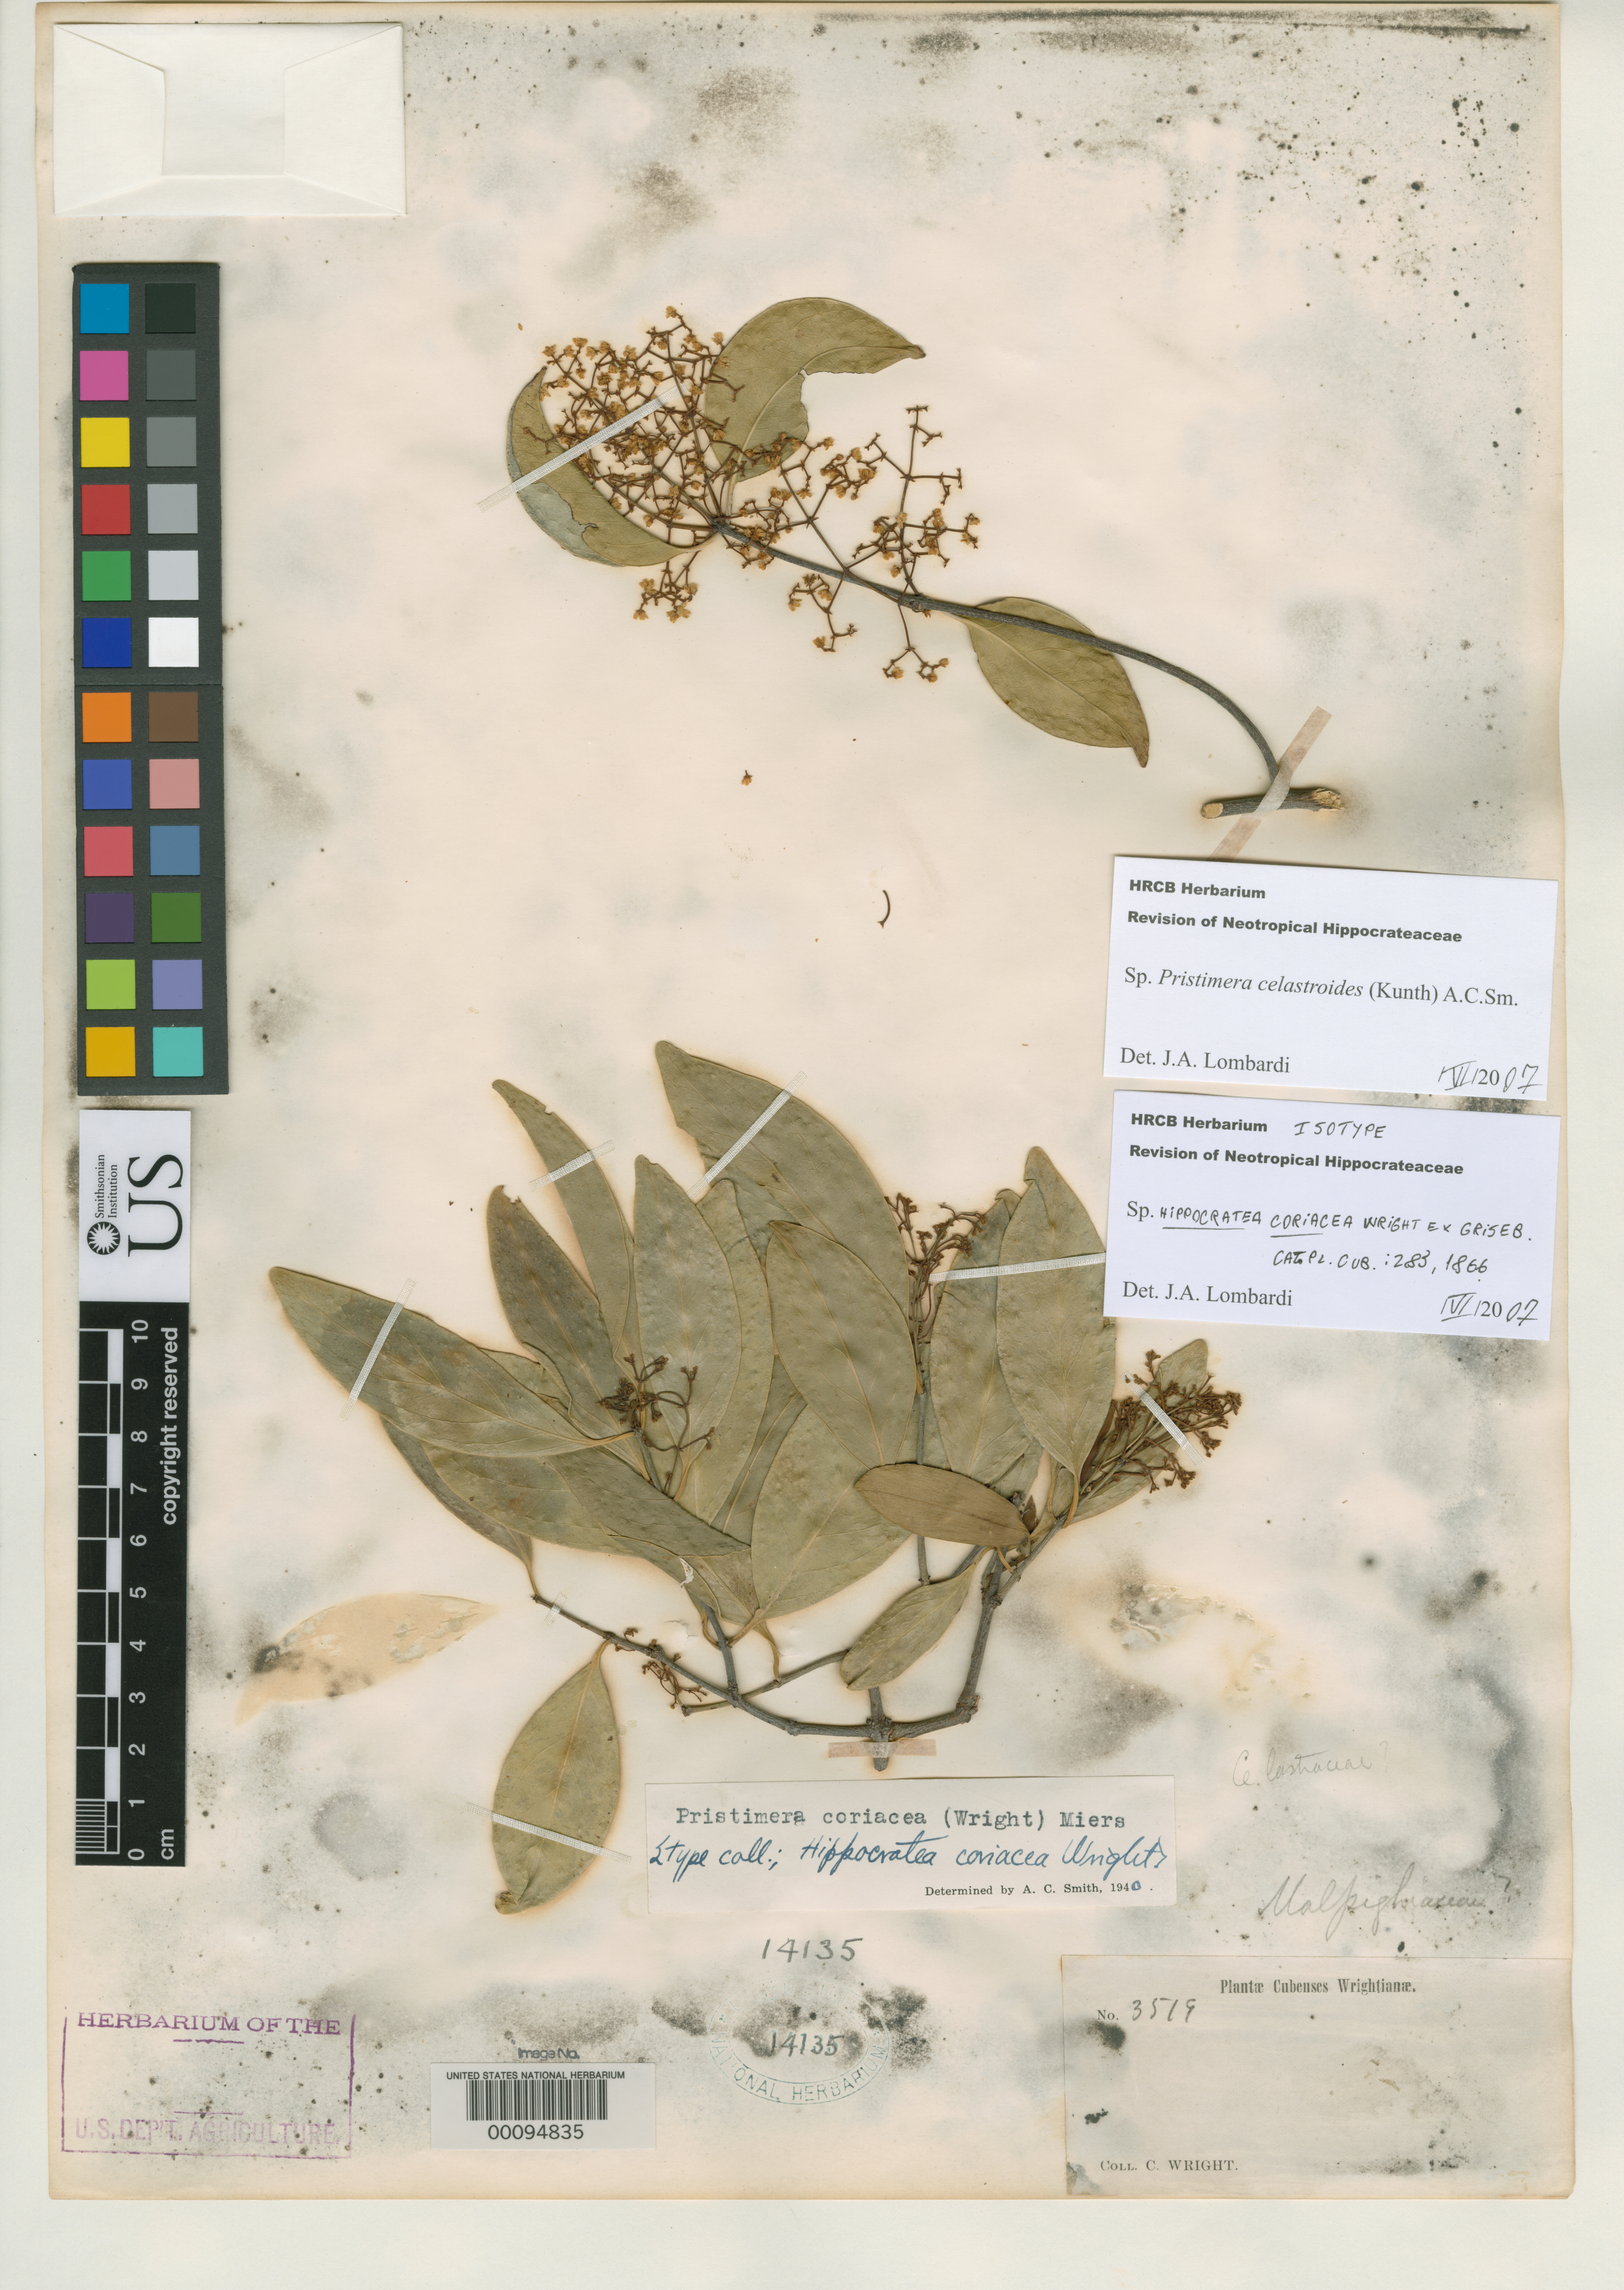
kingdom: Plantae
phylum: Tracheophyta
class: Magnoliopsida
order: Celastrales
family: Celastraceae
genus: Hippocratea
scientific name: Hippocratea coriacea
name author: C. Wright ex Griseb.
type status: Isotype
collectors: C. Wright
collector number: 3519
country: Cuba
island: Greater Antilles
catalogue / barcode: US 14135